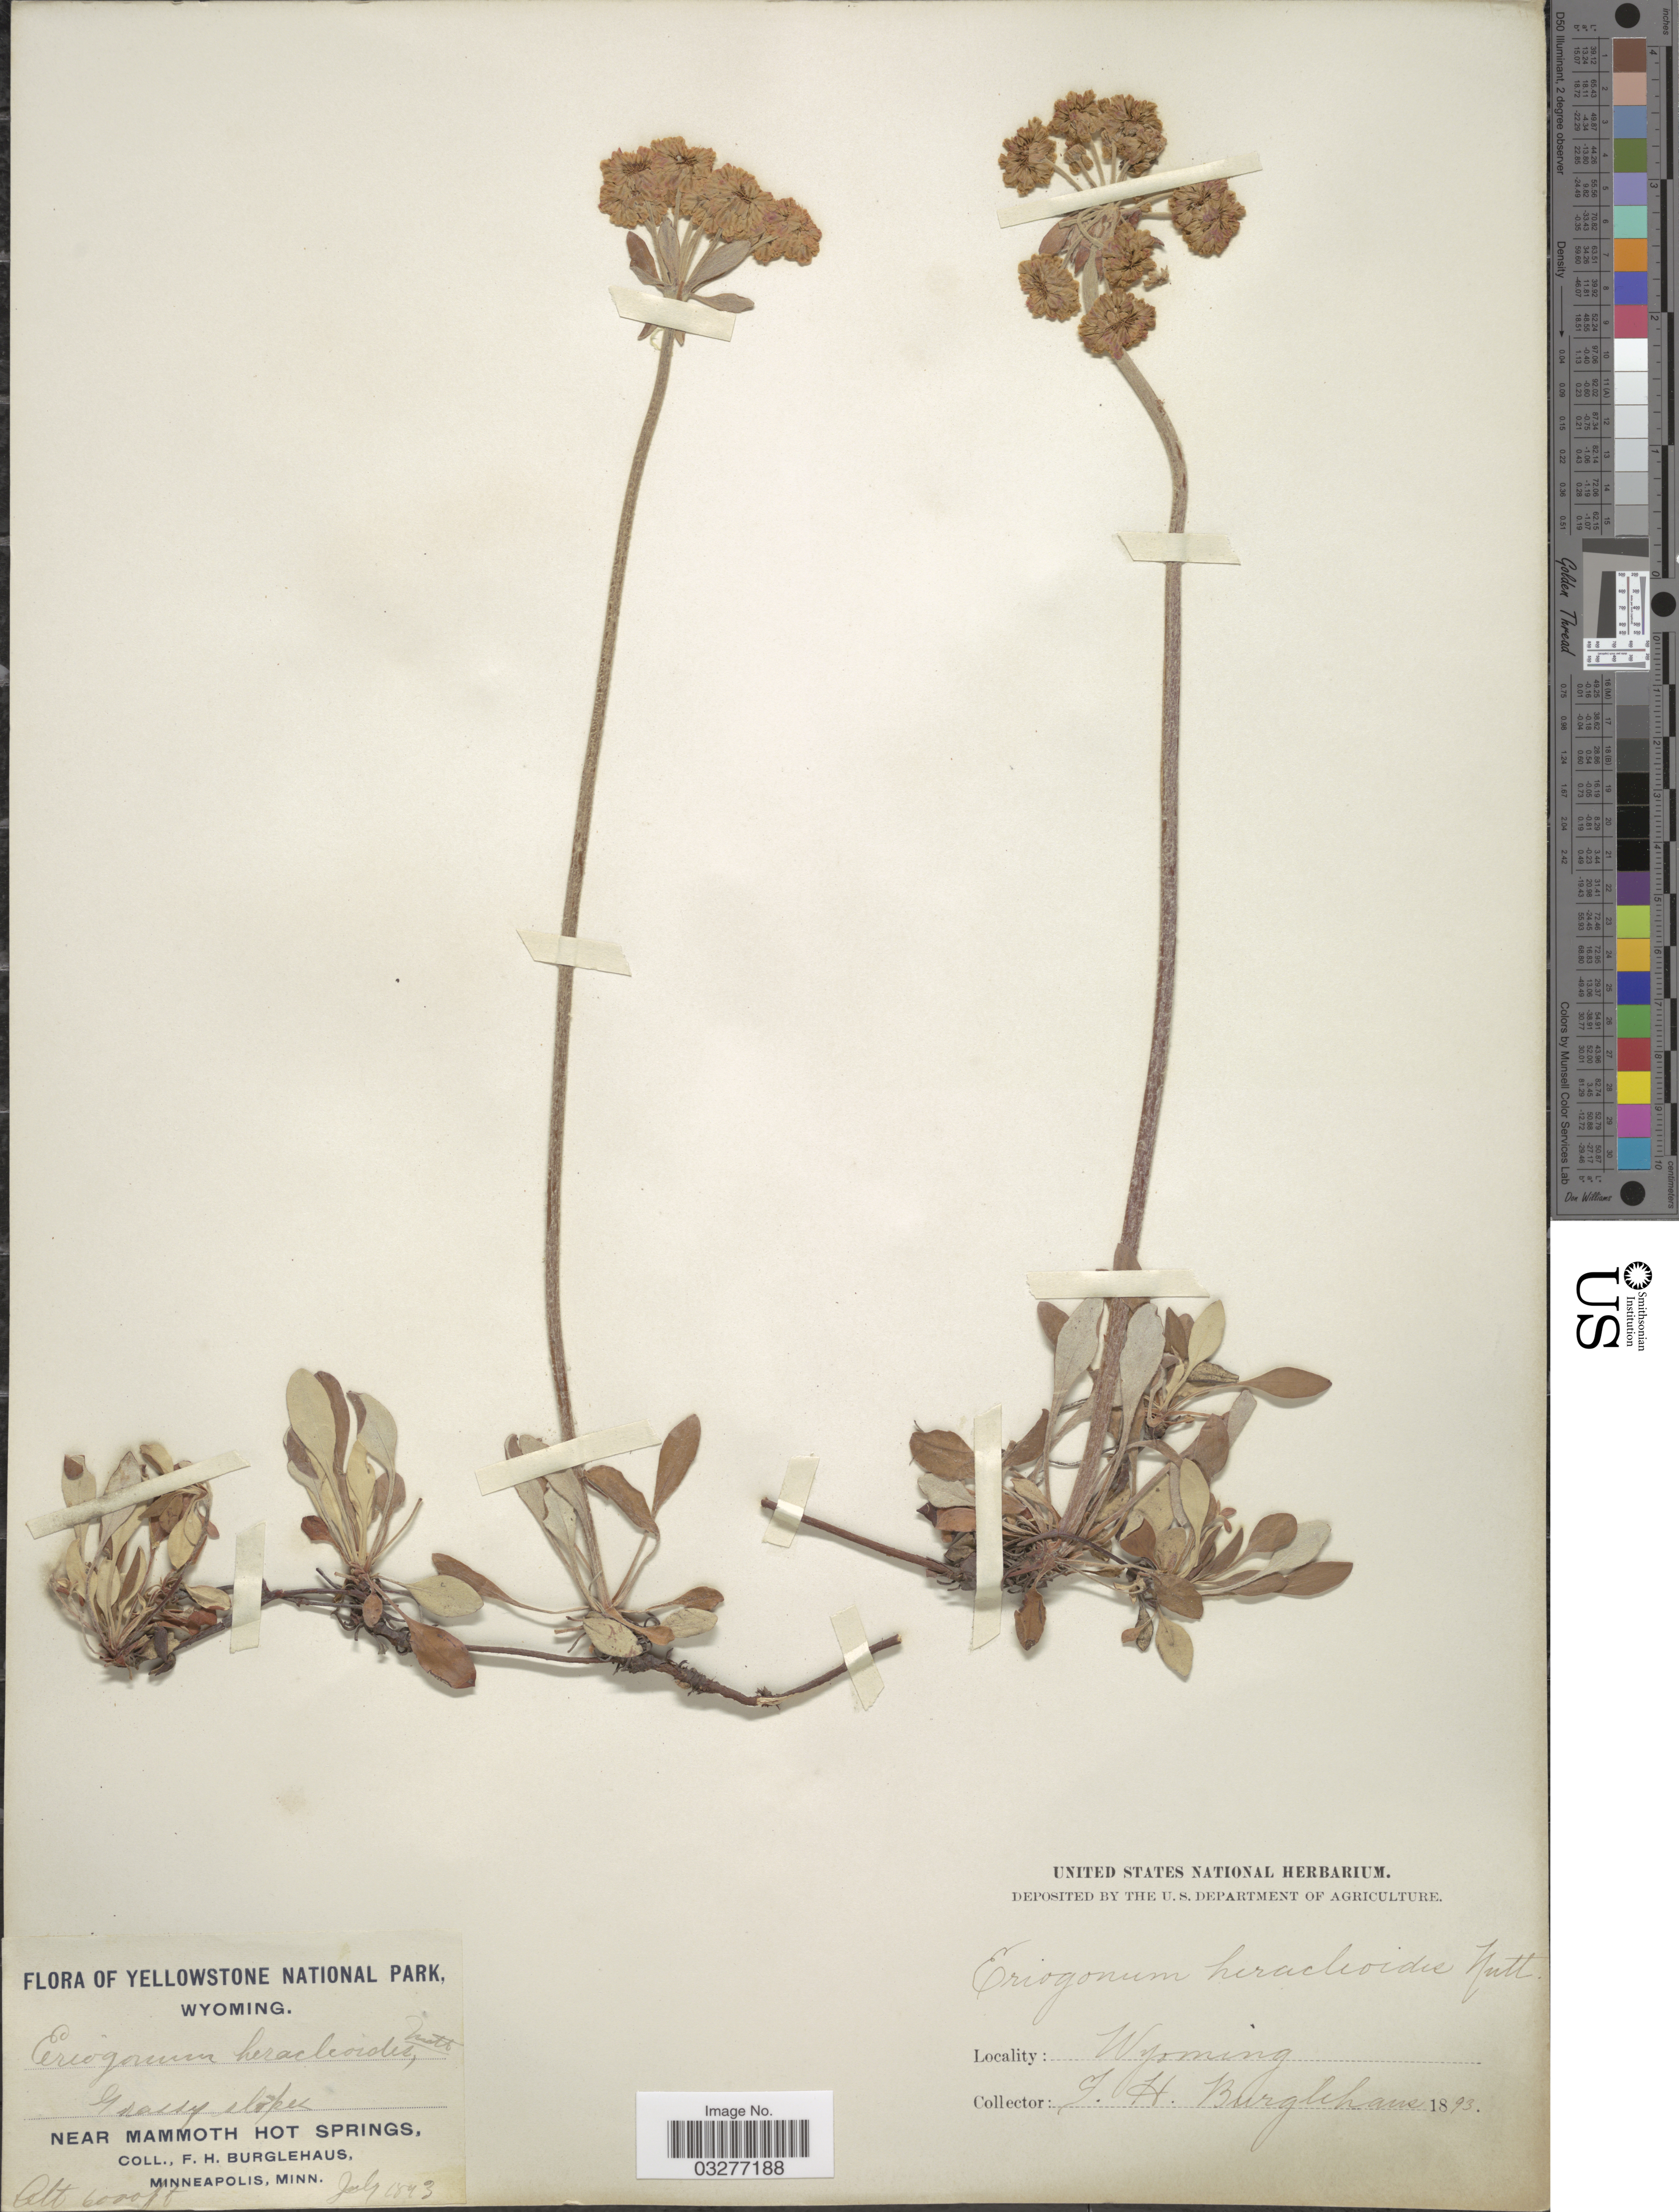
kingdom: Plantae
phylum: Tracheophyta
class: Magnoliopsida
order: Caryophyllales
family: Polygonaceae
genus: Eriogonum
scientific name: Eriogonum heracleoides var. heracleoides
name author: Nutt.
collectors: F. Burglehaus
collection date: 1893-07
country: United States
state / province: Wyoming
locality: Yellowstone National Park. Near Mammoth Hot Springs.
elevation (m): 1829